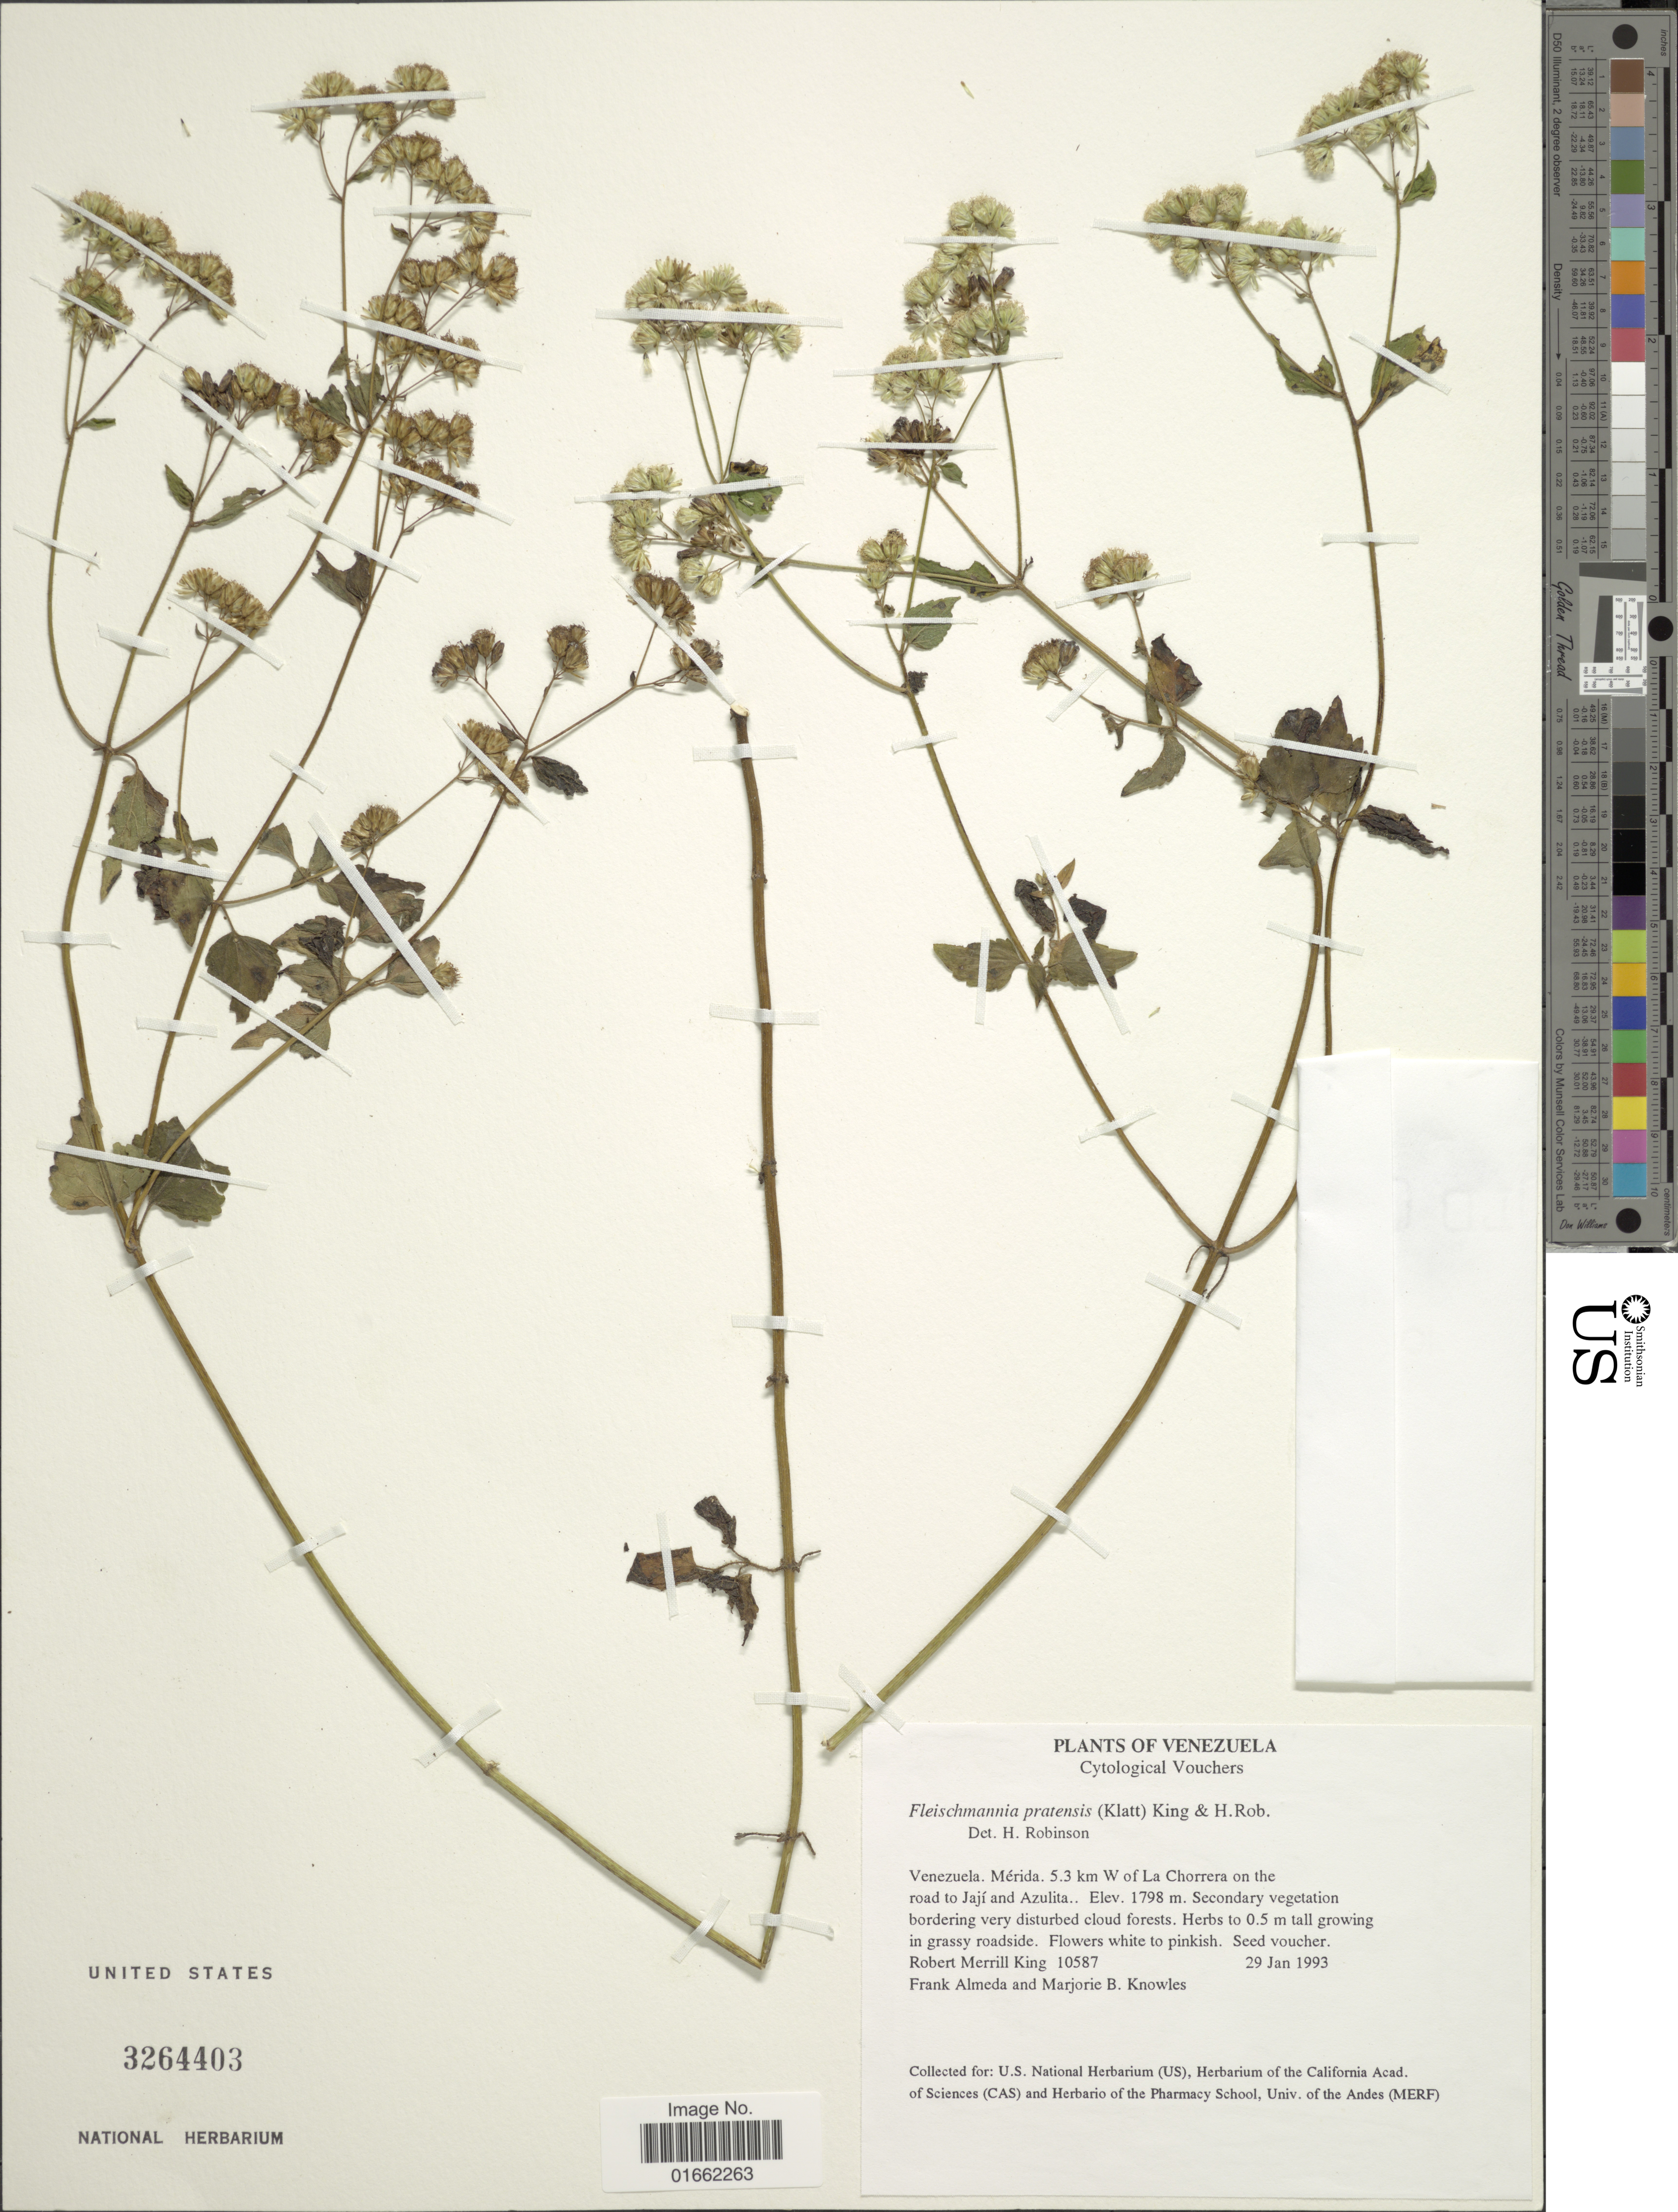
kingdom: Plantae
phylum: Tracheophyta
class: Magnoliopsida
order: Asterales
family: Asteraceae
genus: Fleischmannia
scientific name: Fleischmannia pratensis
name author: (Klatt) R.M. King & H. Rob.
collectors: R. M. King, F. Almeda & M. B. Knowles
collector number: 10587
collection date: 1993-01-29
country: Venezuela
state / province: Mérida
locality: Venezuela. Mérida. 5.3 km W of La Chorrera on the road to Jají and Azulita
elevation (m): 1798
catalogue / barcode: US 3264403